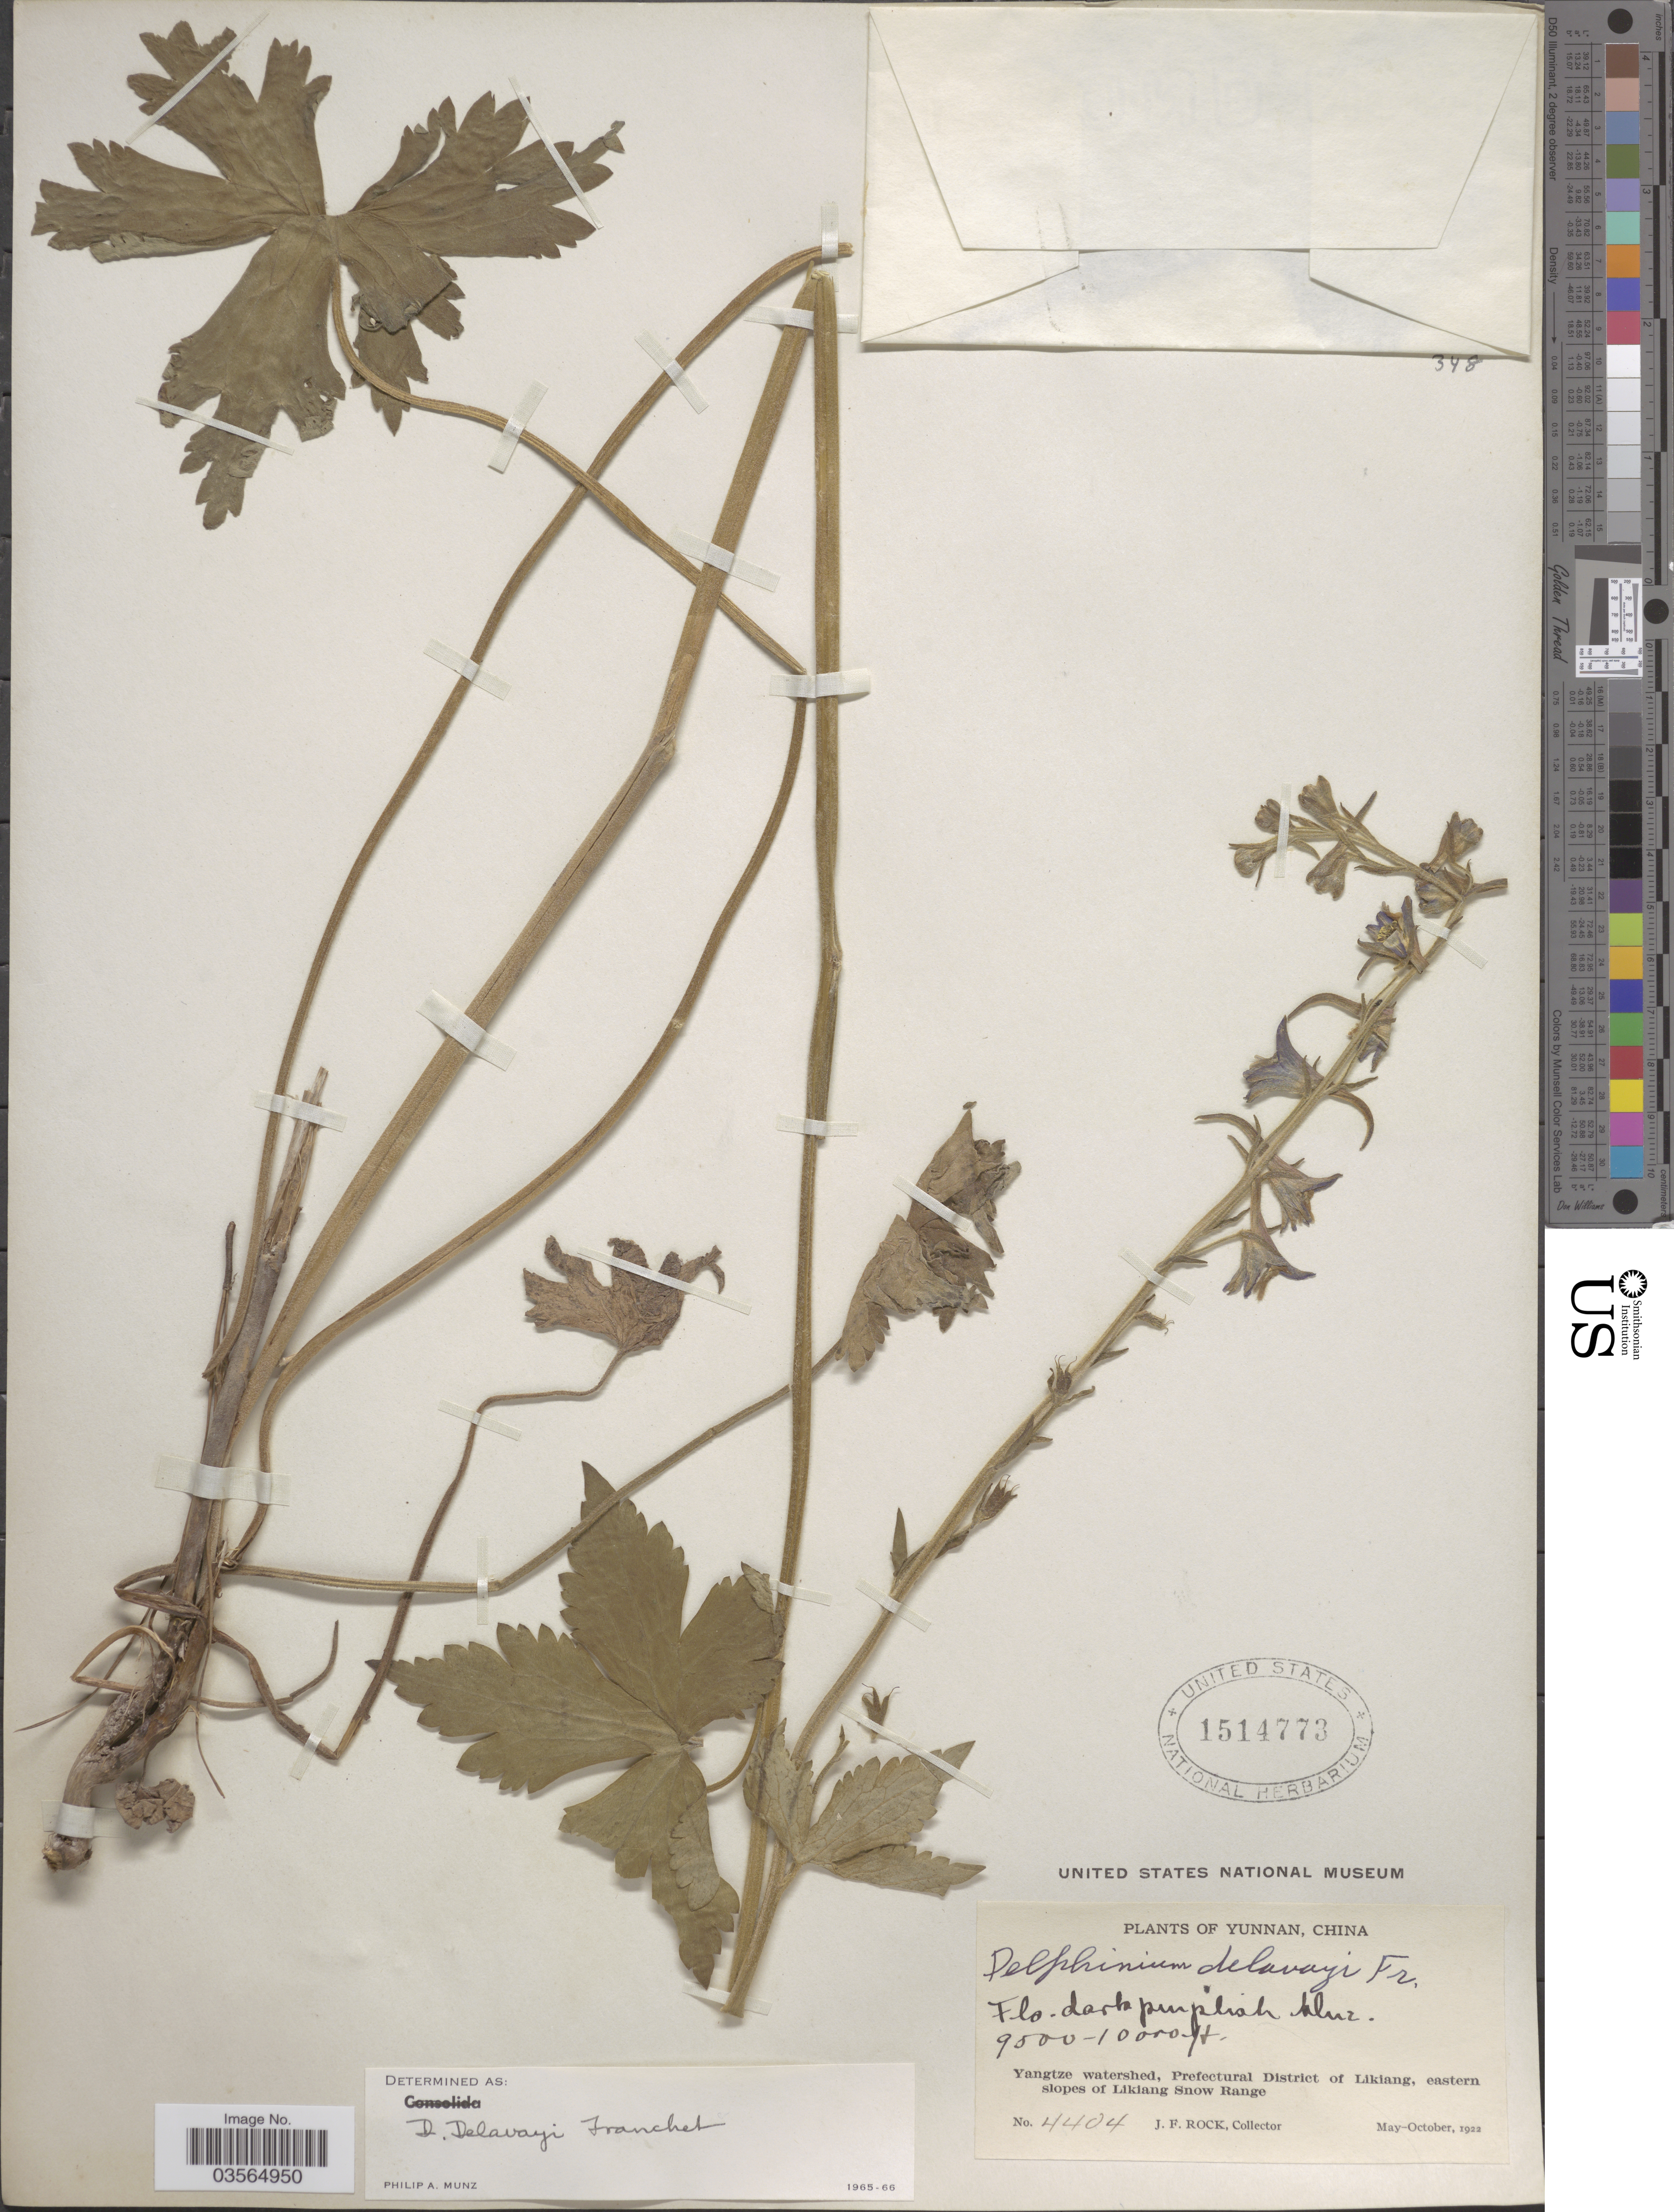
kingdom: Plantae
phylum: Tracheophyta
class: Magnoliopsida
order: Ranunculales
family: Ranunculaceae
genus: Delphinium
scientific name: Delphinium delavayi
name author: Franch.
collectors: J. Rock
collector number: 4404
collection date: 1922-05/1922-10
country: China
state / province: Yunnan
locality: Yangtze watershed, Prefectural District of Likiang, eastern slopes of Likiang Snow Range.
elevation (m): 2896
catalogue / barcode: US 1514773